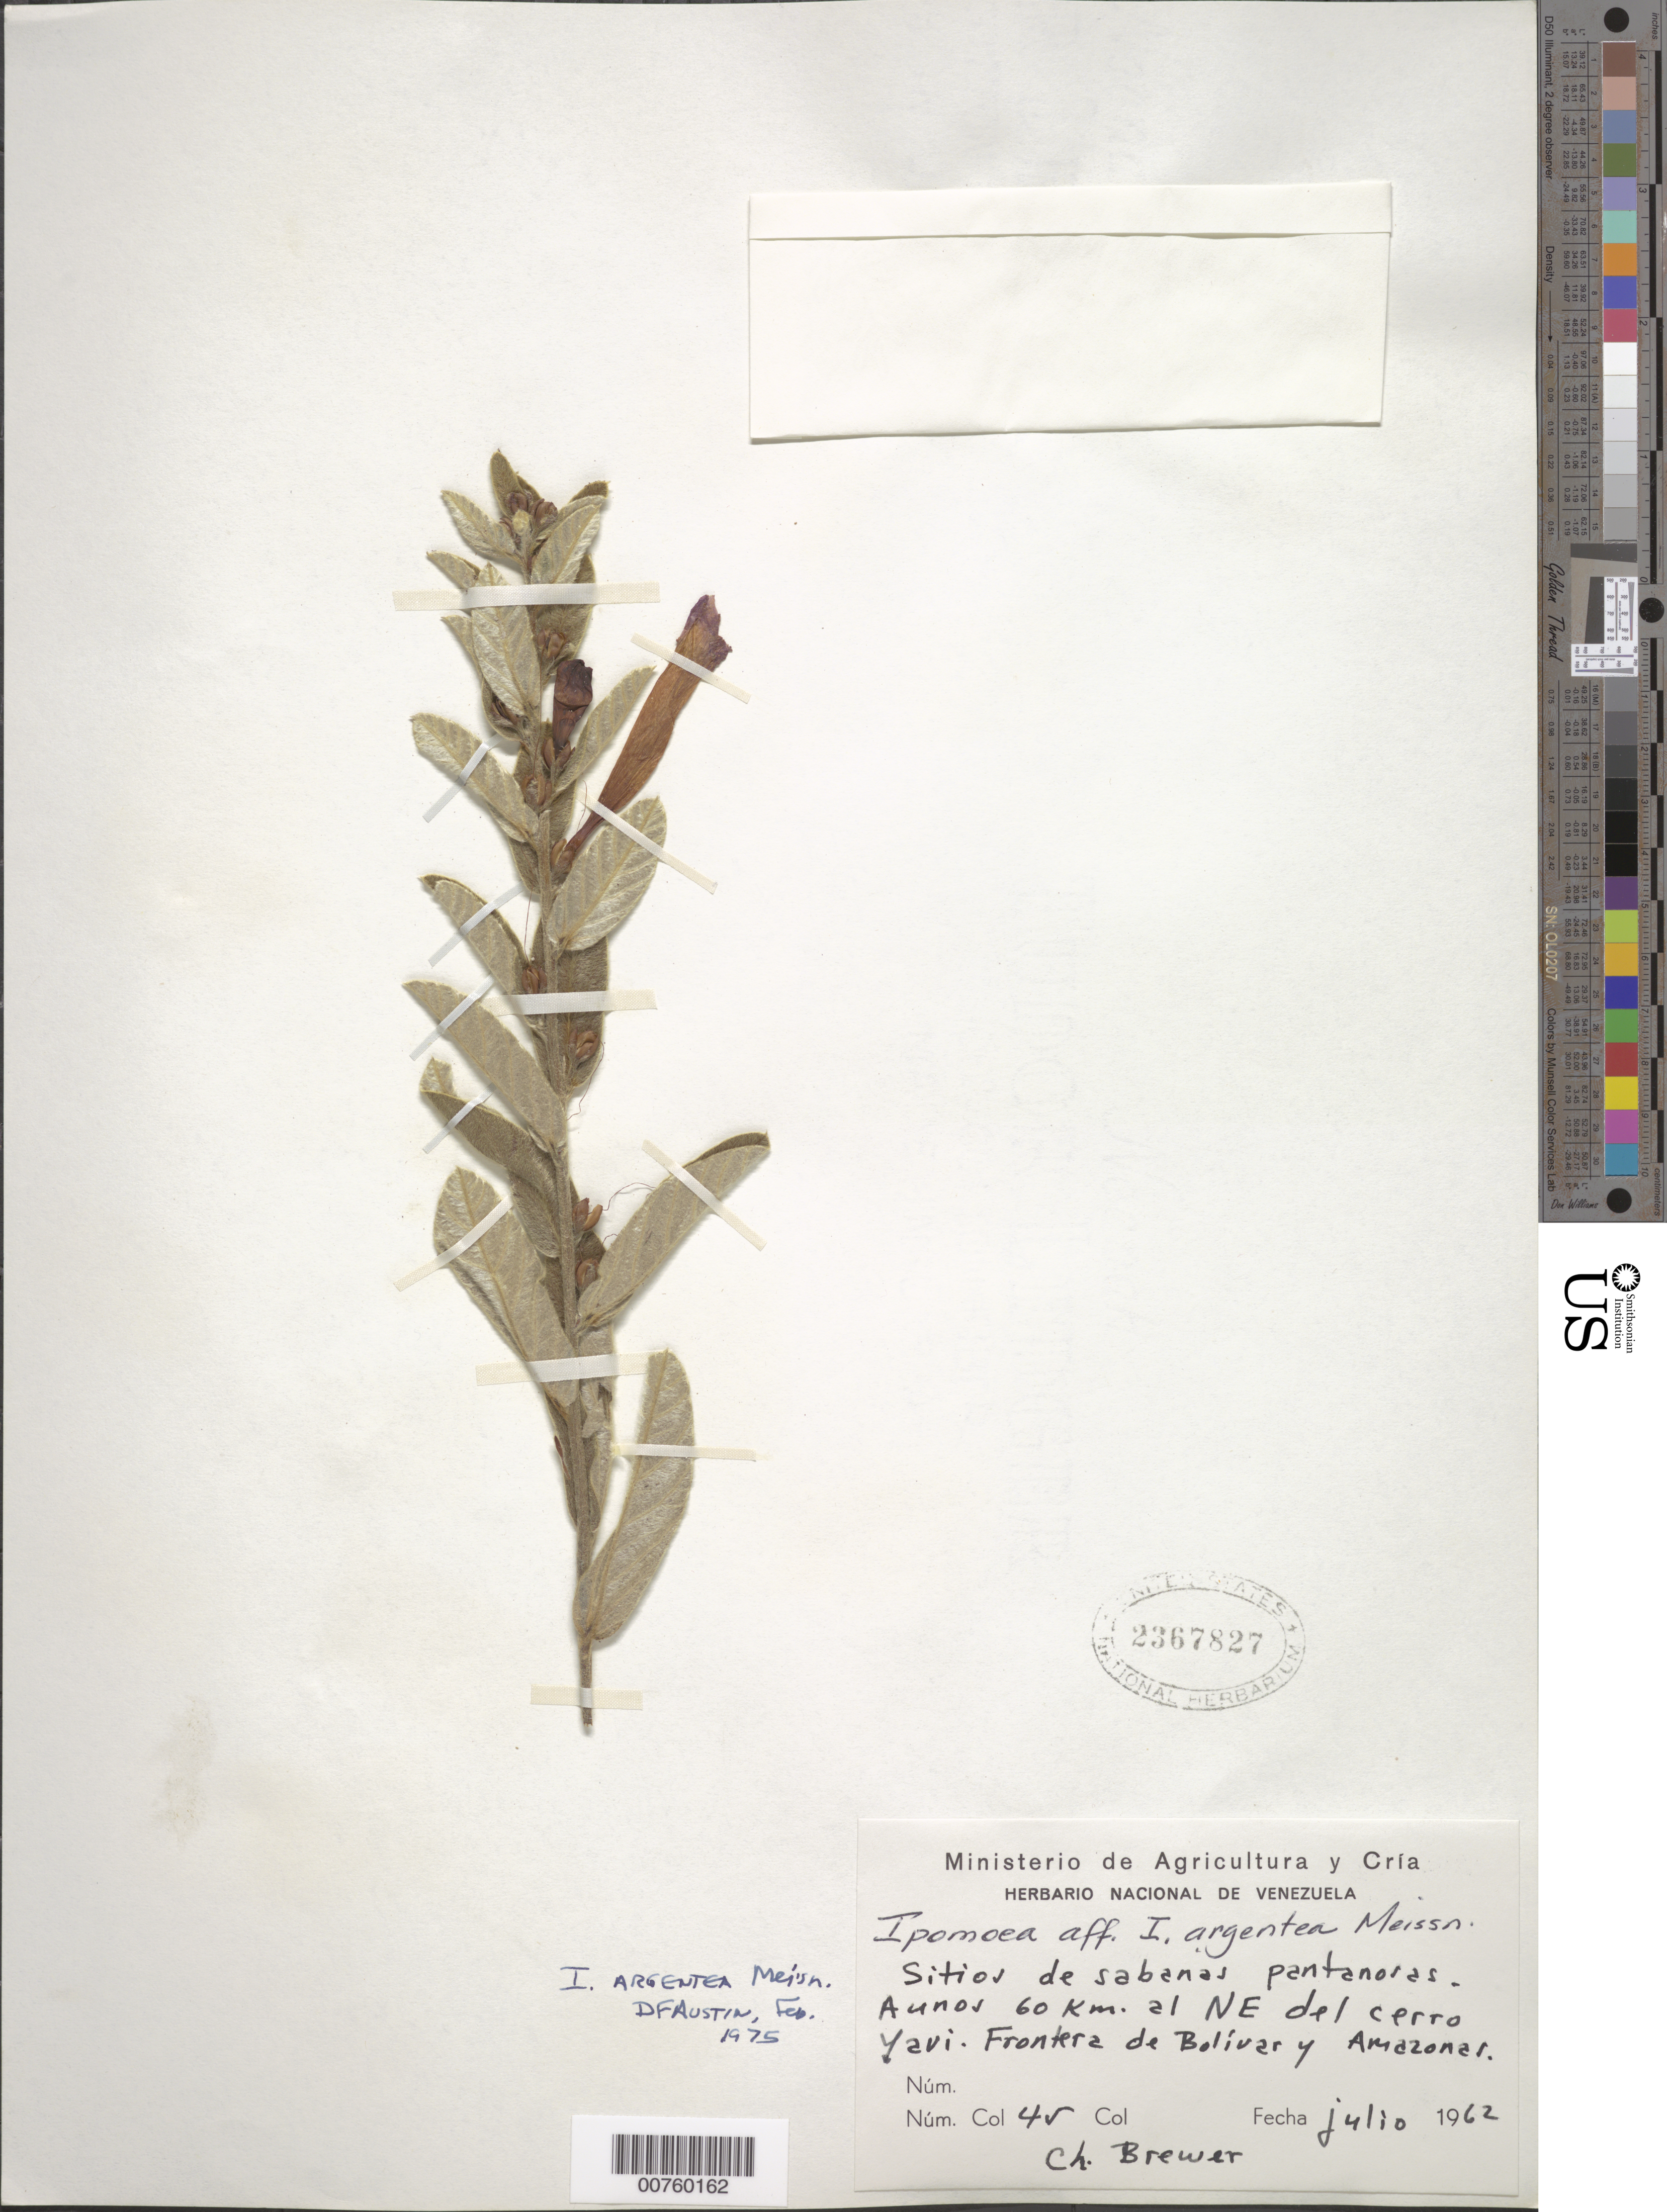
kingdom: Plantae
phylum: Tracheophyta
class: Magnoliopsida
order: Solanales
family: Convolvulaceae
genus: Ipomoea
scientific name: Ipomoea argentea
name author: Meisn.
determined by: Austin, D. F.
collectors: C. Brewer-Carias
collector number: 45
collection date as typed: Jul-62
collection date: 1962-07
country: Venezuela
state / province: Bolívar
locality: Cerro Yaví, 60 km NE of; on Bolívar/Amazonas border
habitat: Marshy savanna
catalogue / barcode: US 2367827